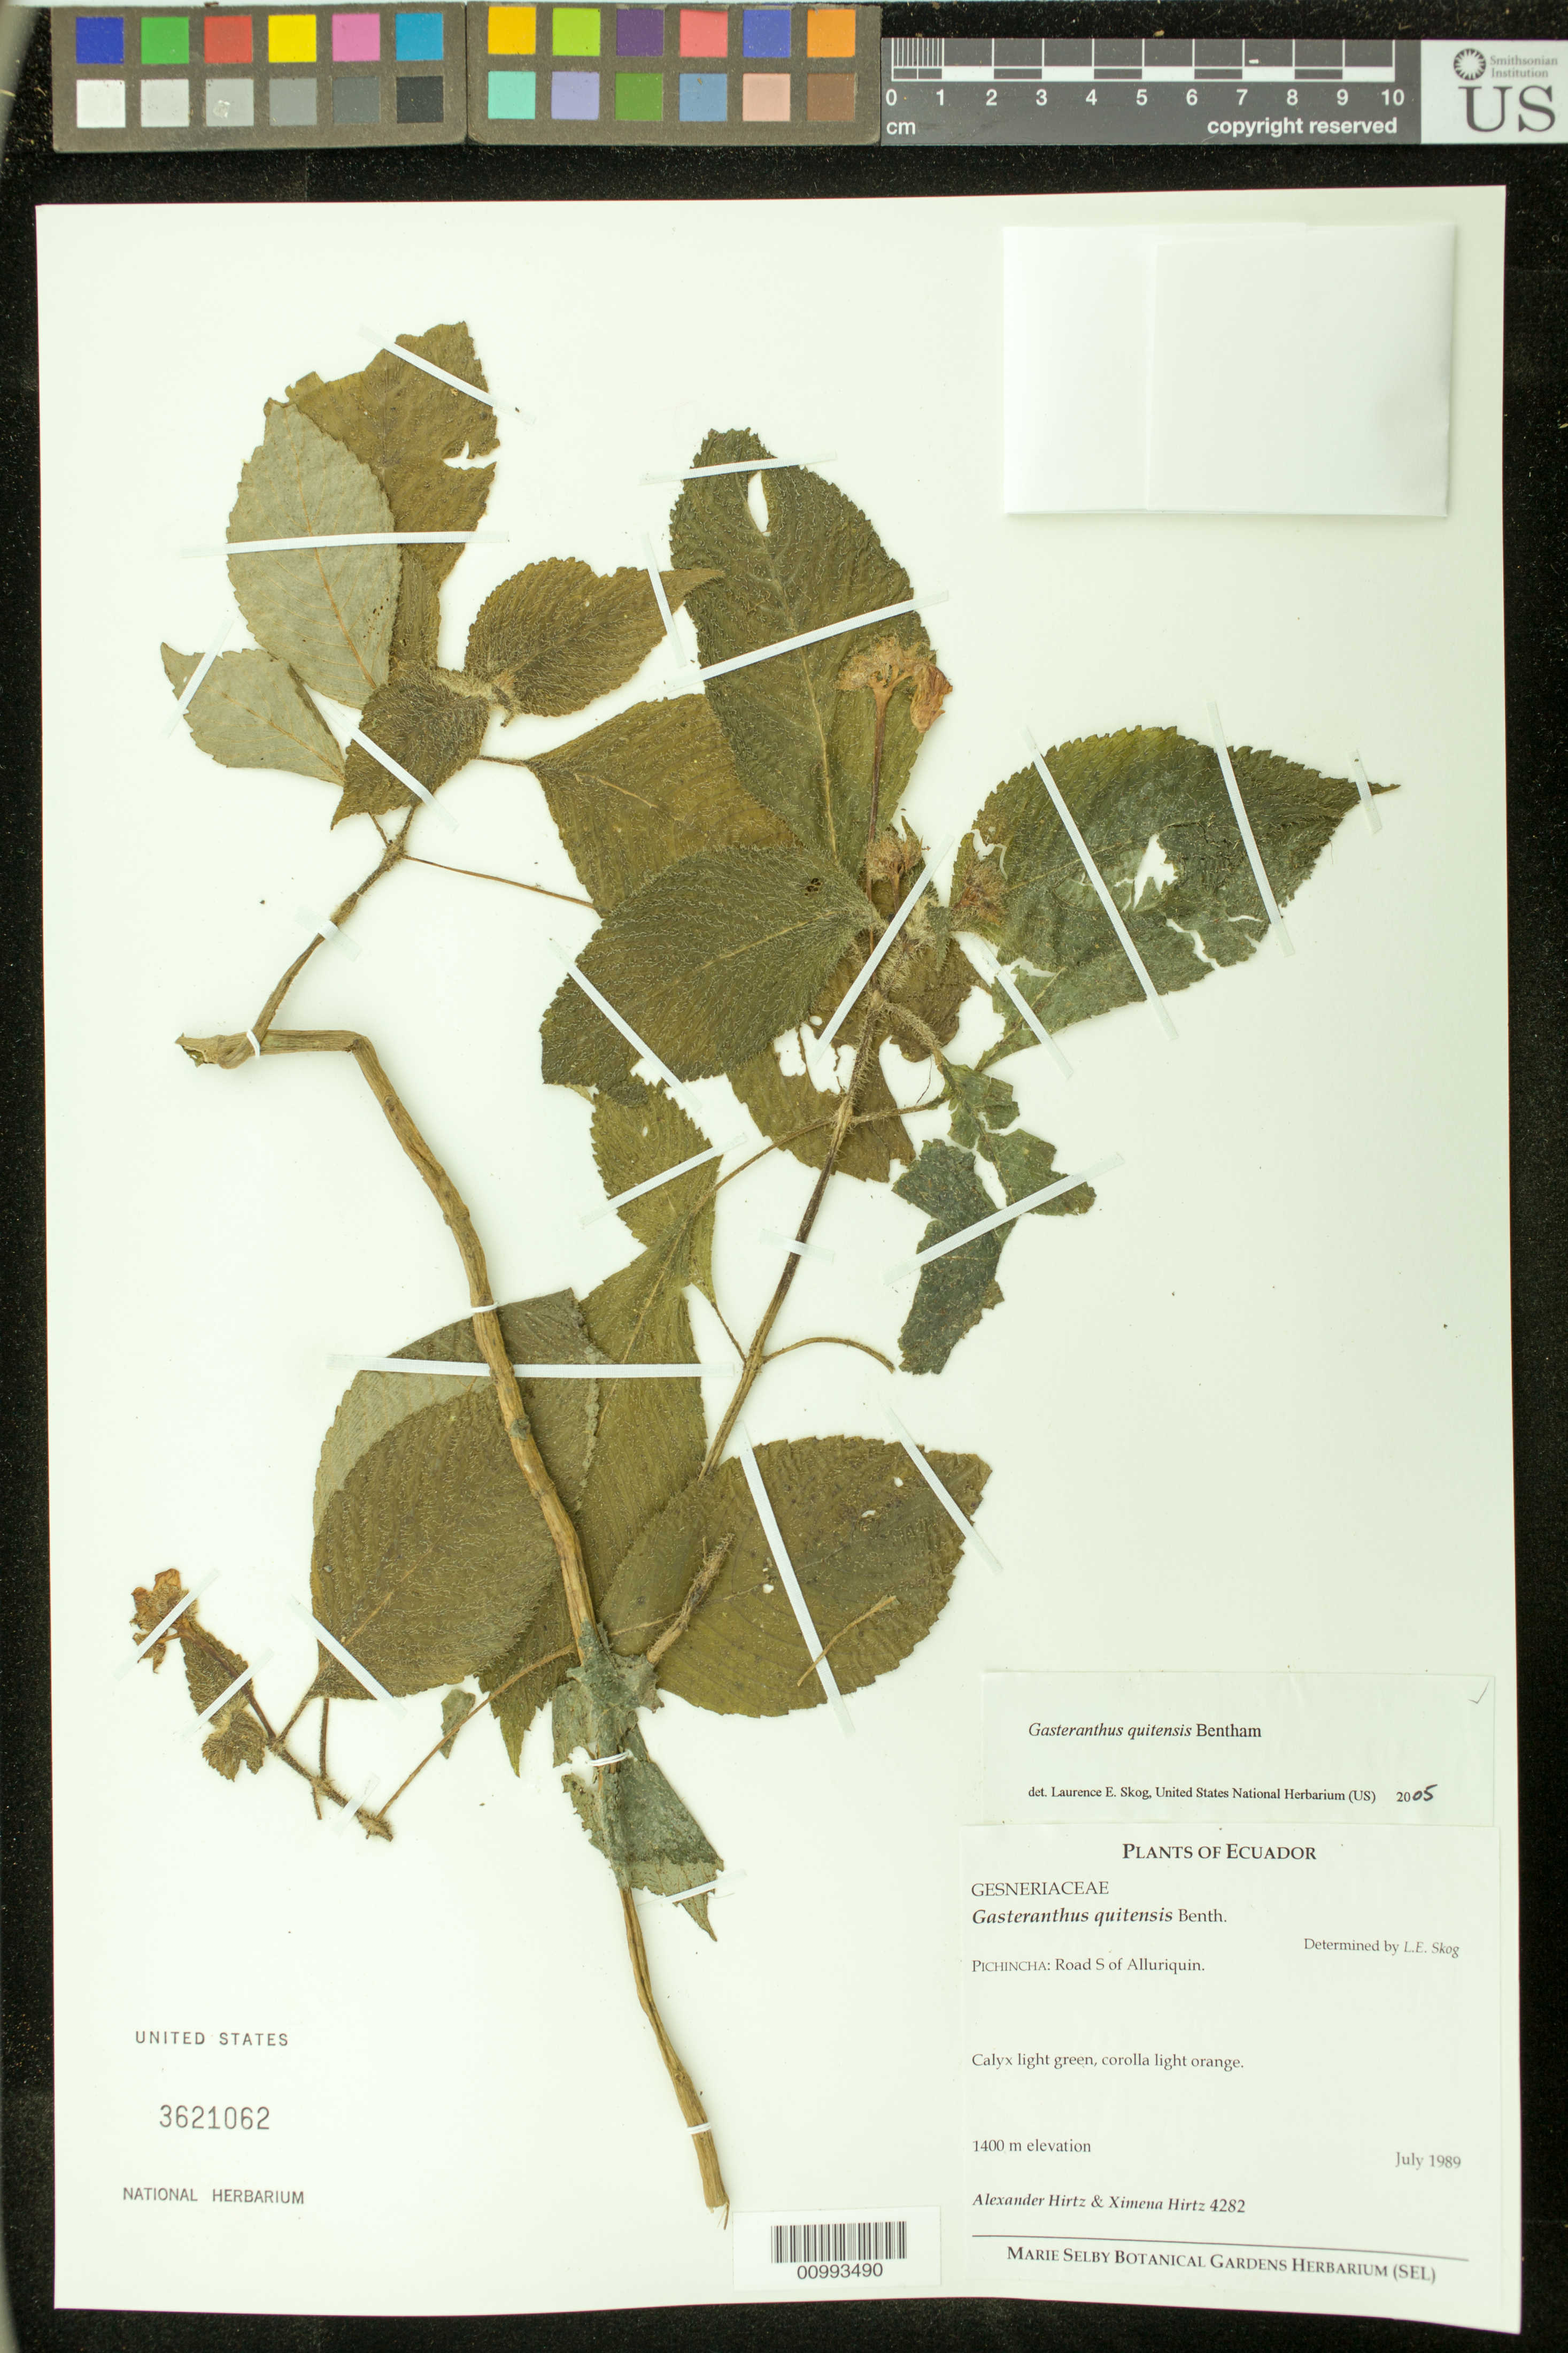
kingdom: Plantae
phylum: Tracheophyta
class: Magnoliopsida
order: Lamiales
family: Gesneriaceae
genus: Gasteranthus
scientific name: Gasteranthus quitensis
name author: Benth.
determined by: Skog, Laurence E.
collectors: A. Hirtz & X. Hirtz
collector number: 4282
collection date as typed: Jul 1989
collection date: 1989-07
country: Ecuador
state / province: Pichincha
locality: Pichincha: road S of Alluriquin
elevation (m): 1400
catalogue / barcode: US 3621062